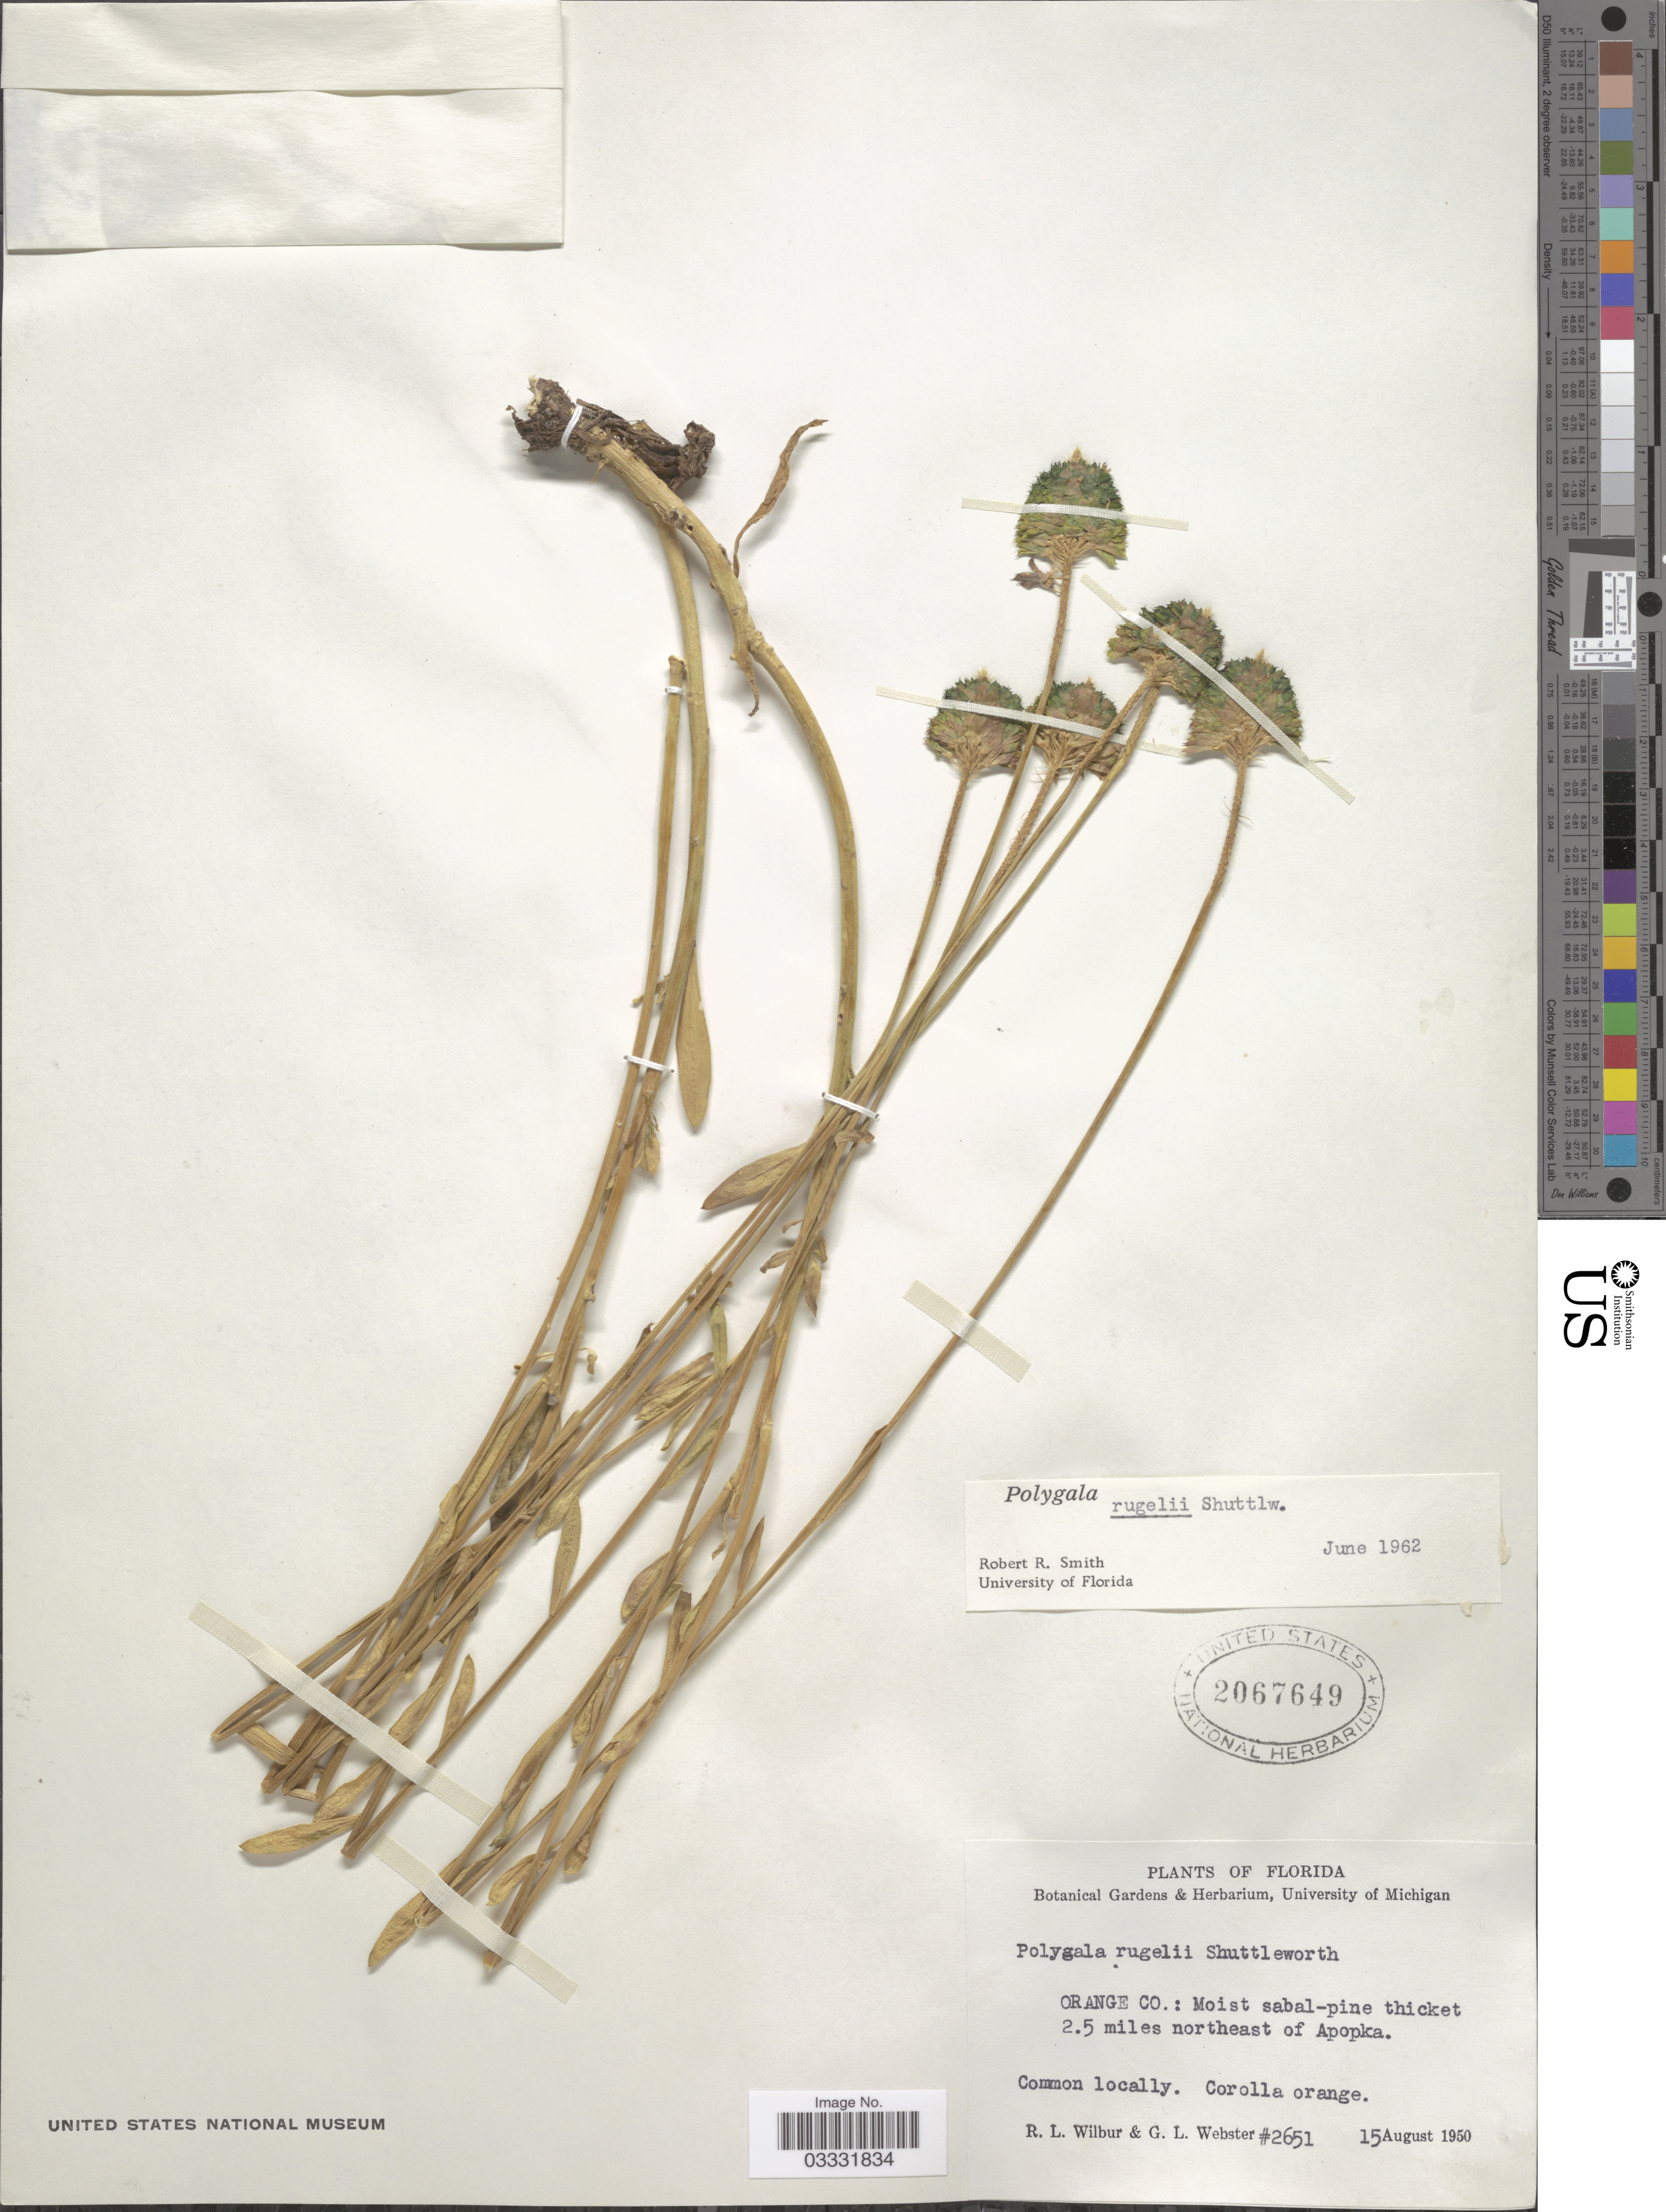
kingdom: Plantae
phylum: Tracheophyta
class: Magnoliopsida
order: Fabales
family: Polygalaceae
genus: Polygala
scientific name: Polygala rugelii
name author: Shuttlew. ex Chapm.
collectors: R. L. Wilbur & G. L. Webster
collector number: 2651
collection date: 1950-08-15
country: United States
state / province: Florida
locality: Orange Co.: Moist sabel-pine thicket 2.5 miles northeast of Apopka.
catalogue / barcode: US 2067649